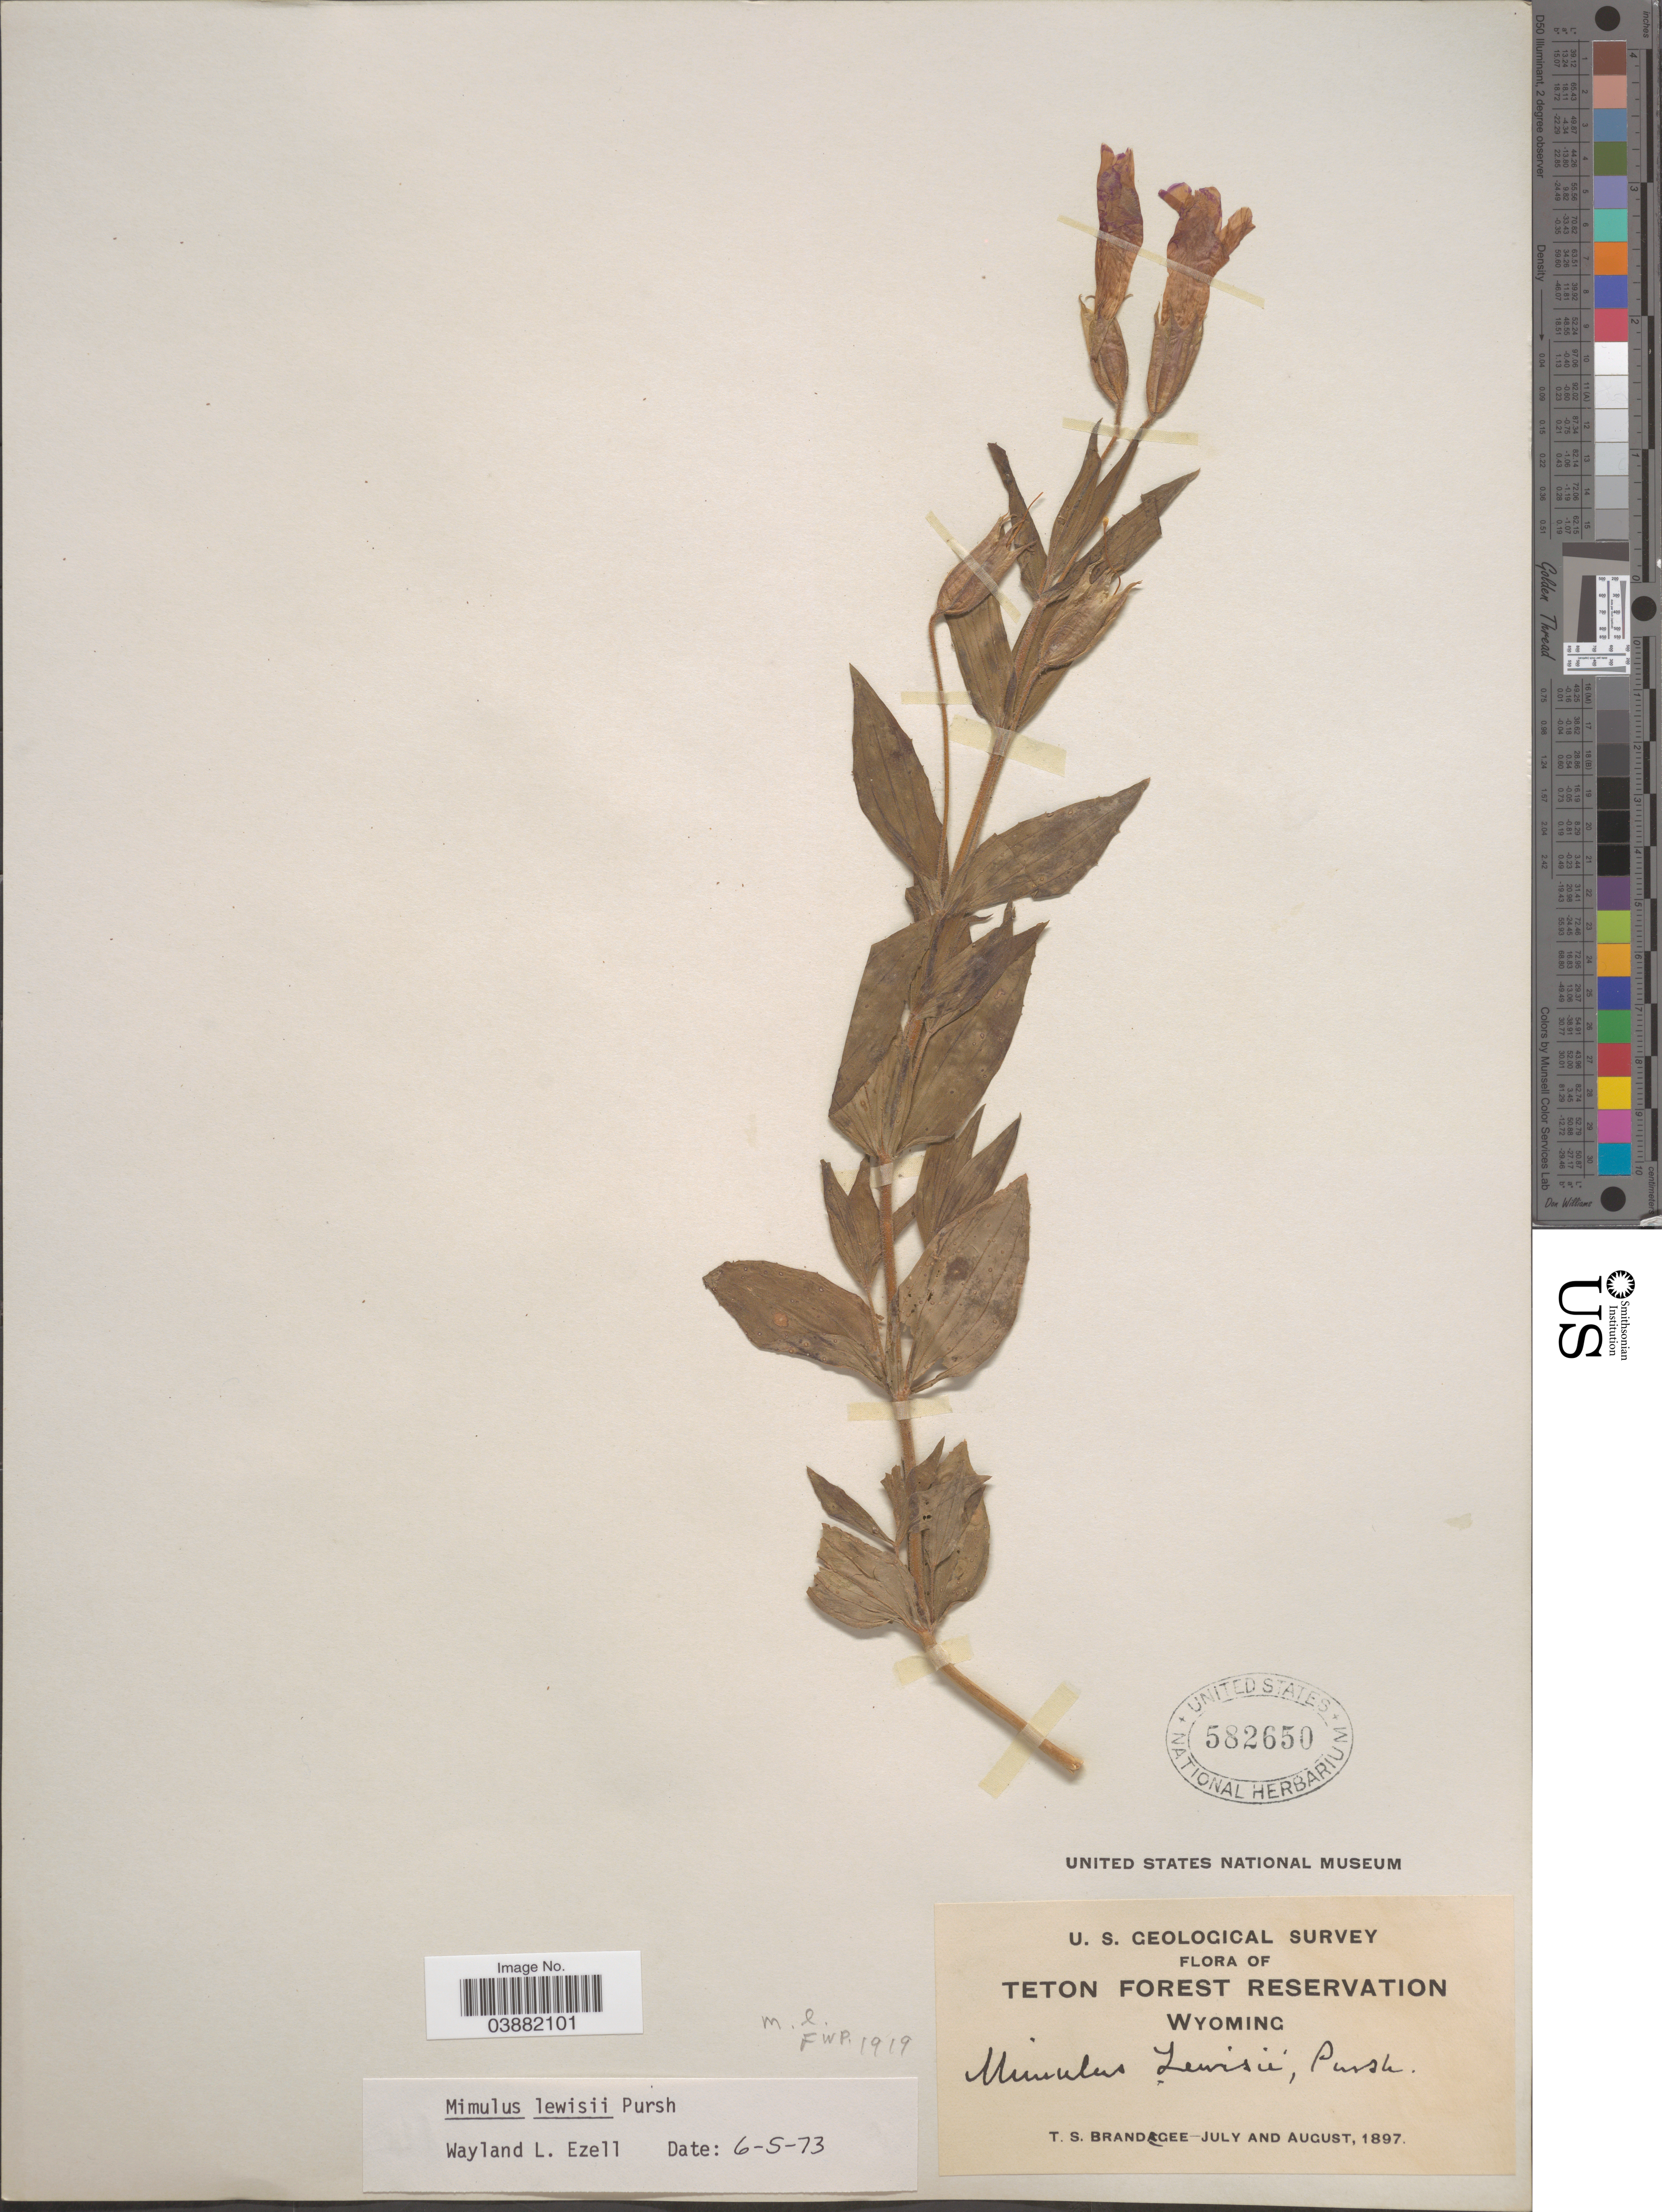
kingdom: Plantae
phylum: Tracheophyta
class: Magnoliopsida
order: Lamiales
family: Phrymaceae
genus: Mimulus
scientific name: Mimulus lewisii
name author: Pursh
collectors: T. S. Brandegee (herbarium)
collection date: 1897-07/1897-08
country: United States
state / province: Wyoming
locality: Teton Forest Reservation.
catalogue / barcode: US 582650